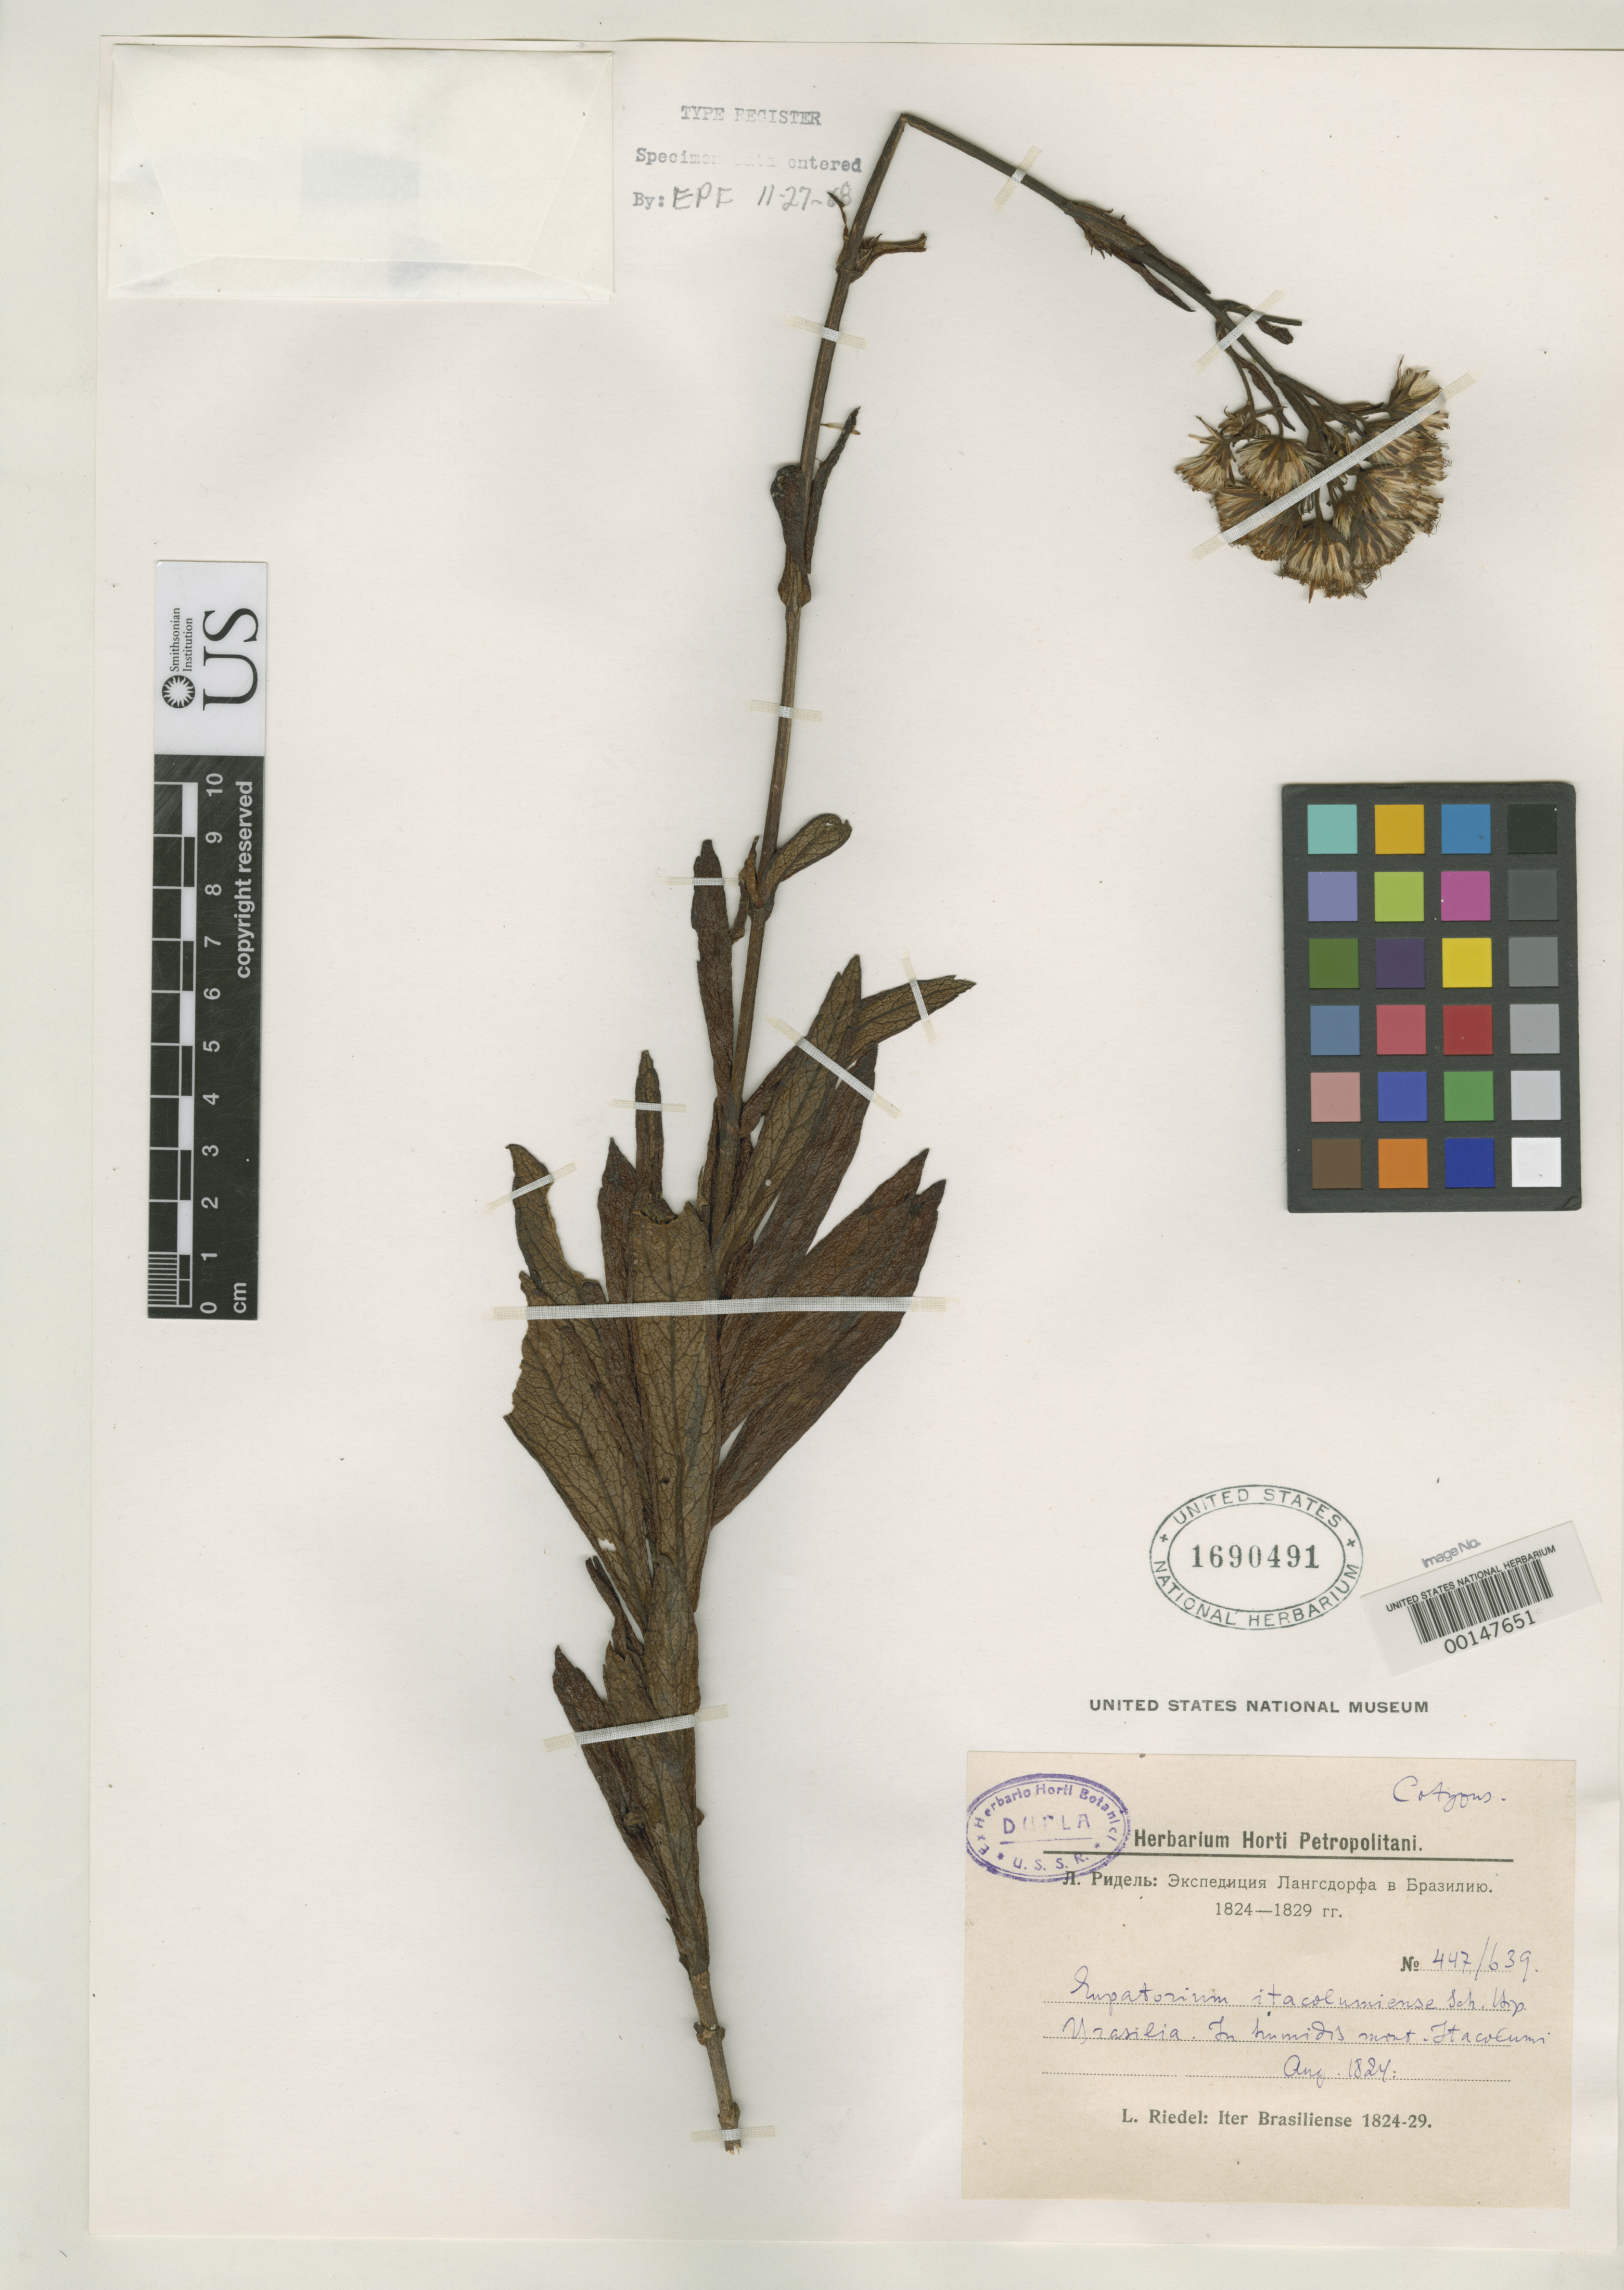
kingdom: Plantae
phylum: Tracheophyta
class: Magnoliopsida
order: Asterales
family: Asteraceae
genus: Eupatorium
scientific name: Eupatorium itacolumiense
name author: Sch. Bip. ex Baker in Mart.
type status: Isotype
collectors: L. Riedel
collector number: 639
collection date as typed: Aug 1824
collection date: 1824-08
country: Brazil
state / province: Minas Gerais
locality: Itacolumi.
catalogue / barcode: US 1690491